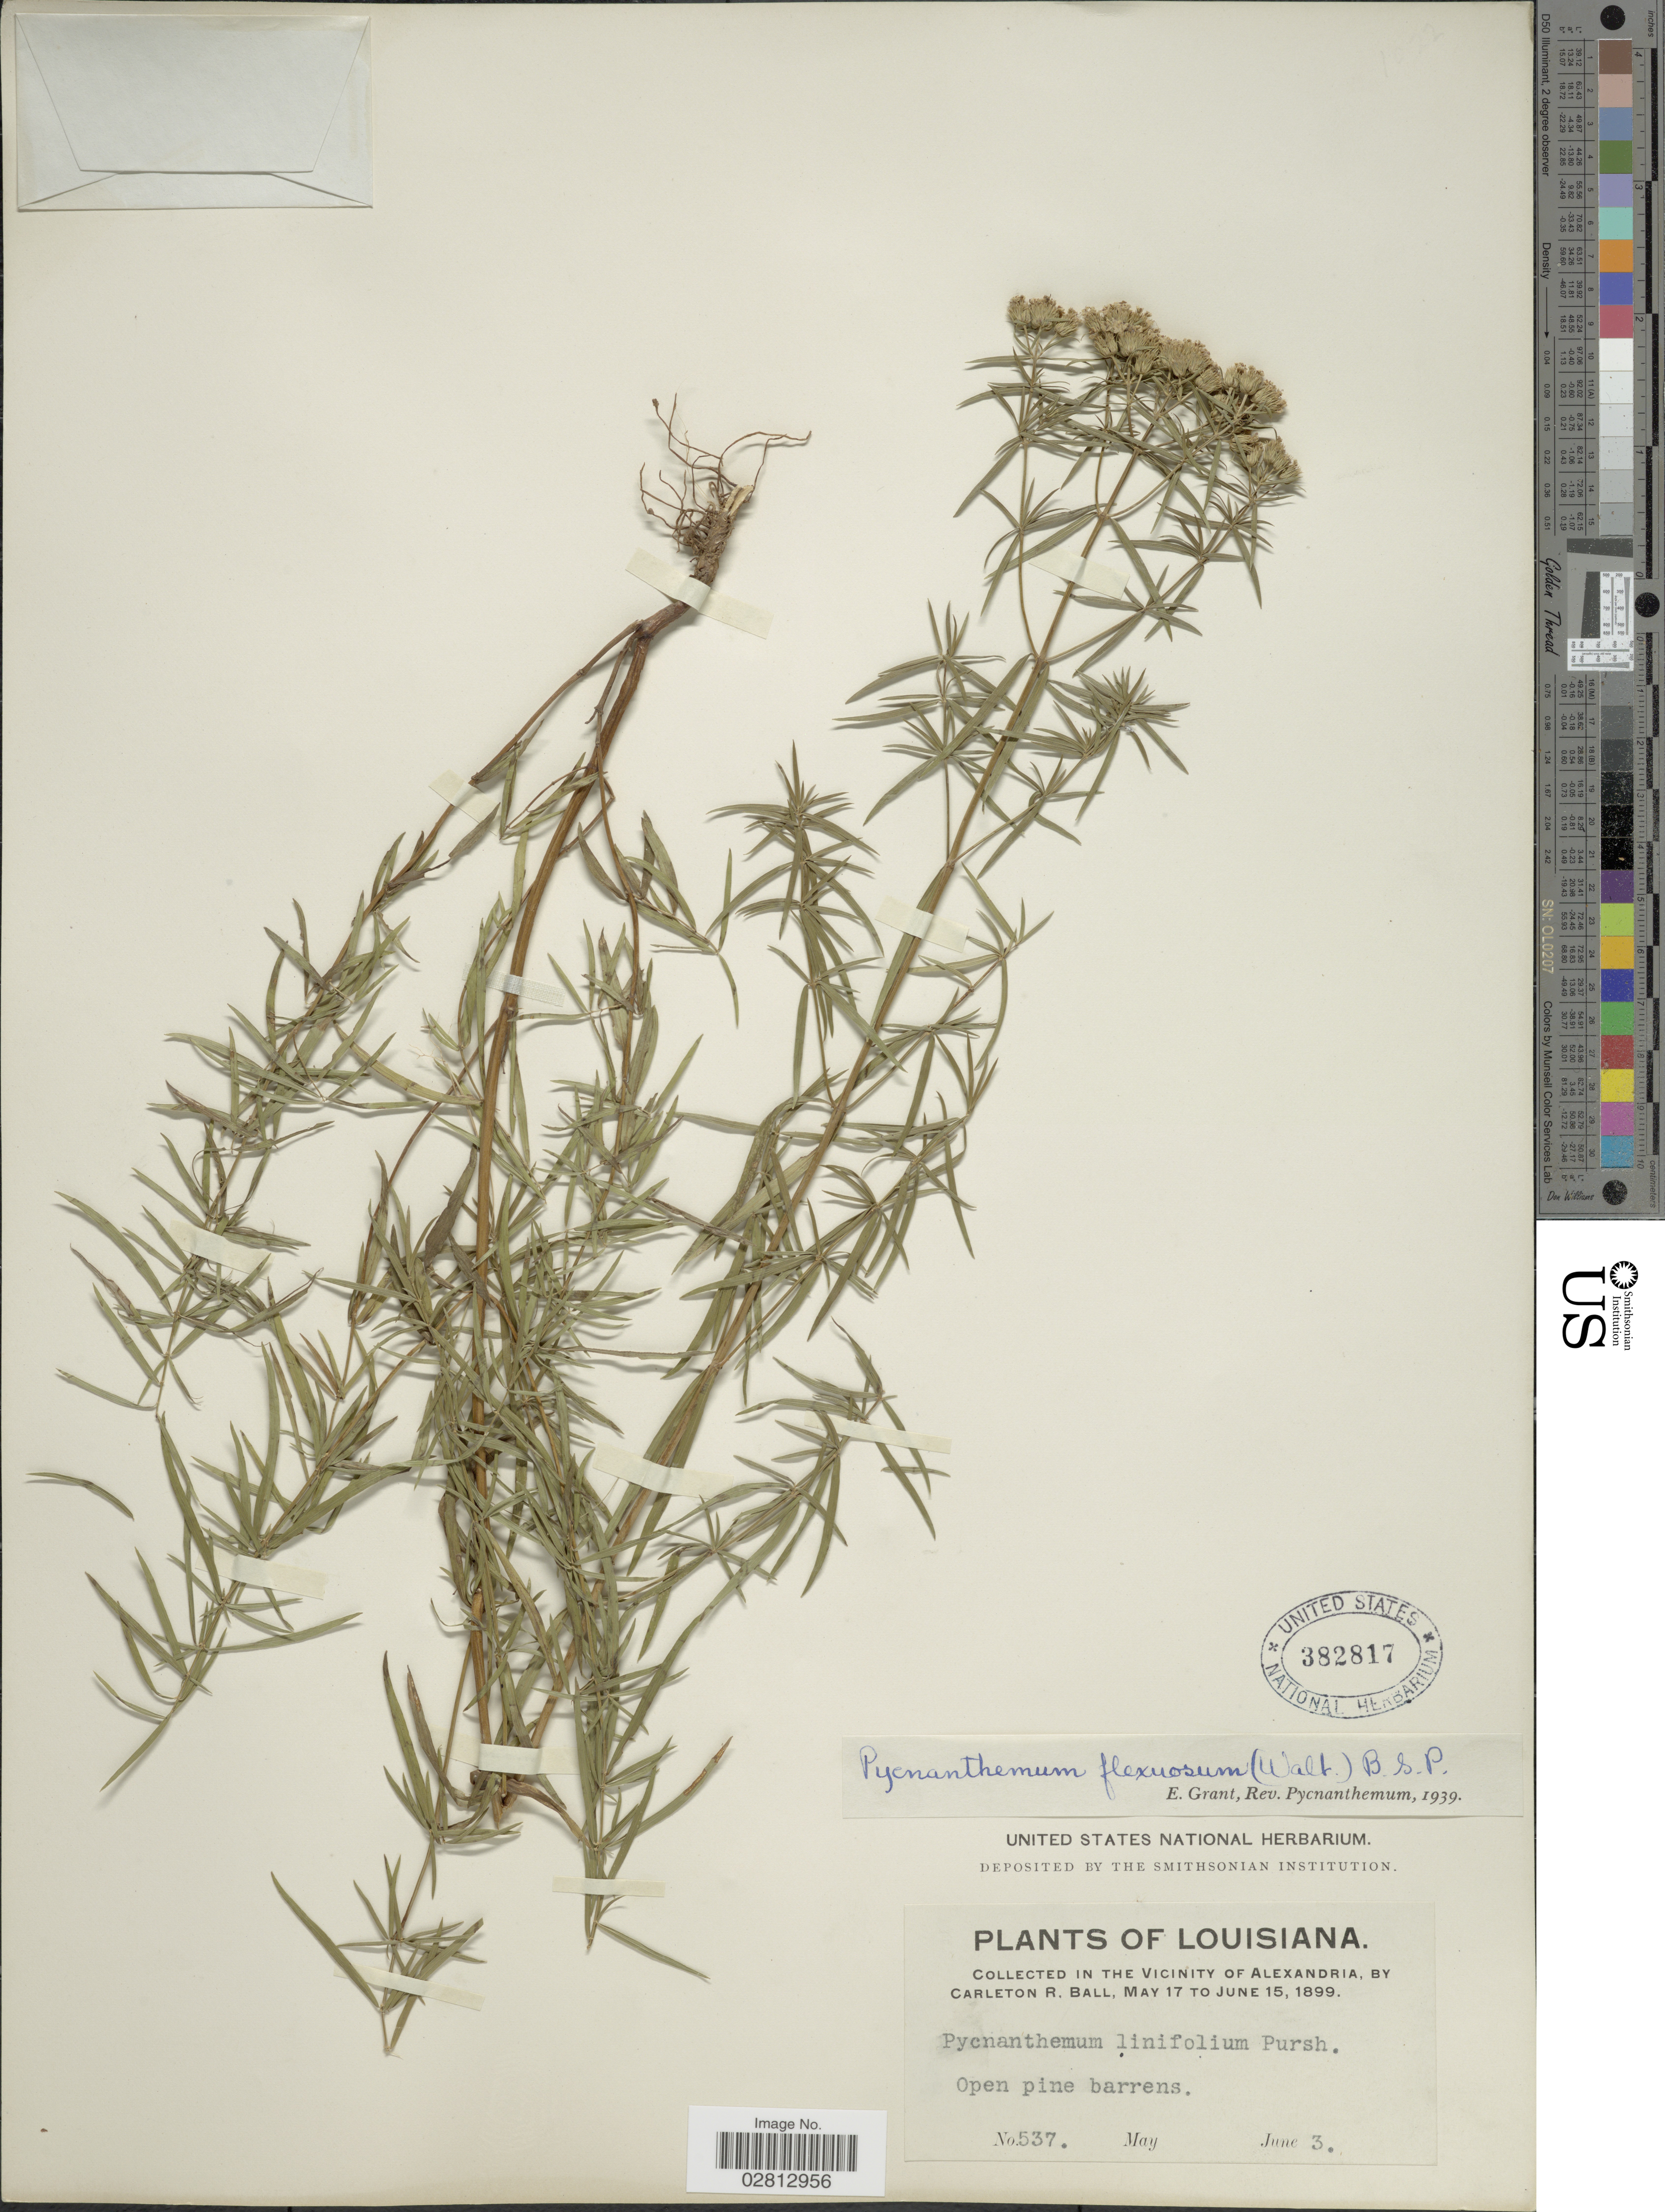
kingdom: Plantae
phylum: Tracheophyta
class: Magnoliopsida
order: Lamiales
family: Lamiaceae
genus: Pycnanthemum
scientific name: Pycnanthemum tenuifolium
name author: Schrad.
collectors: C. R. Ball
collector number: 537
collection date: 1899-06-03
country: United States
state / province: Louisiana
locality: Collected in the vicinity of Alexandria.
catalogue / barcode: US 382817